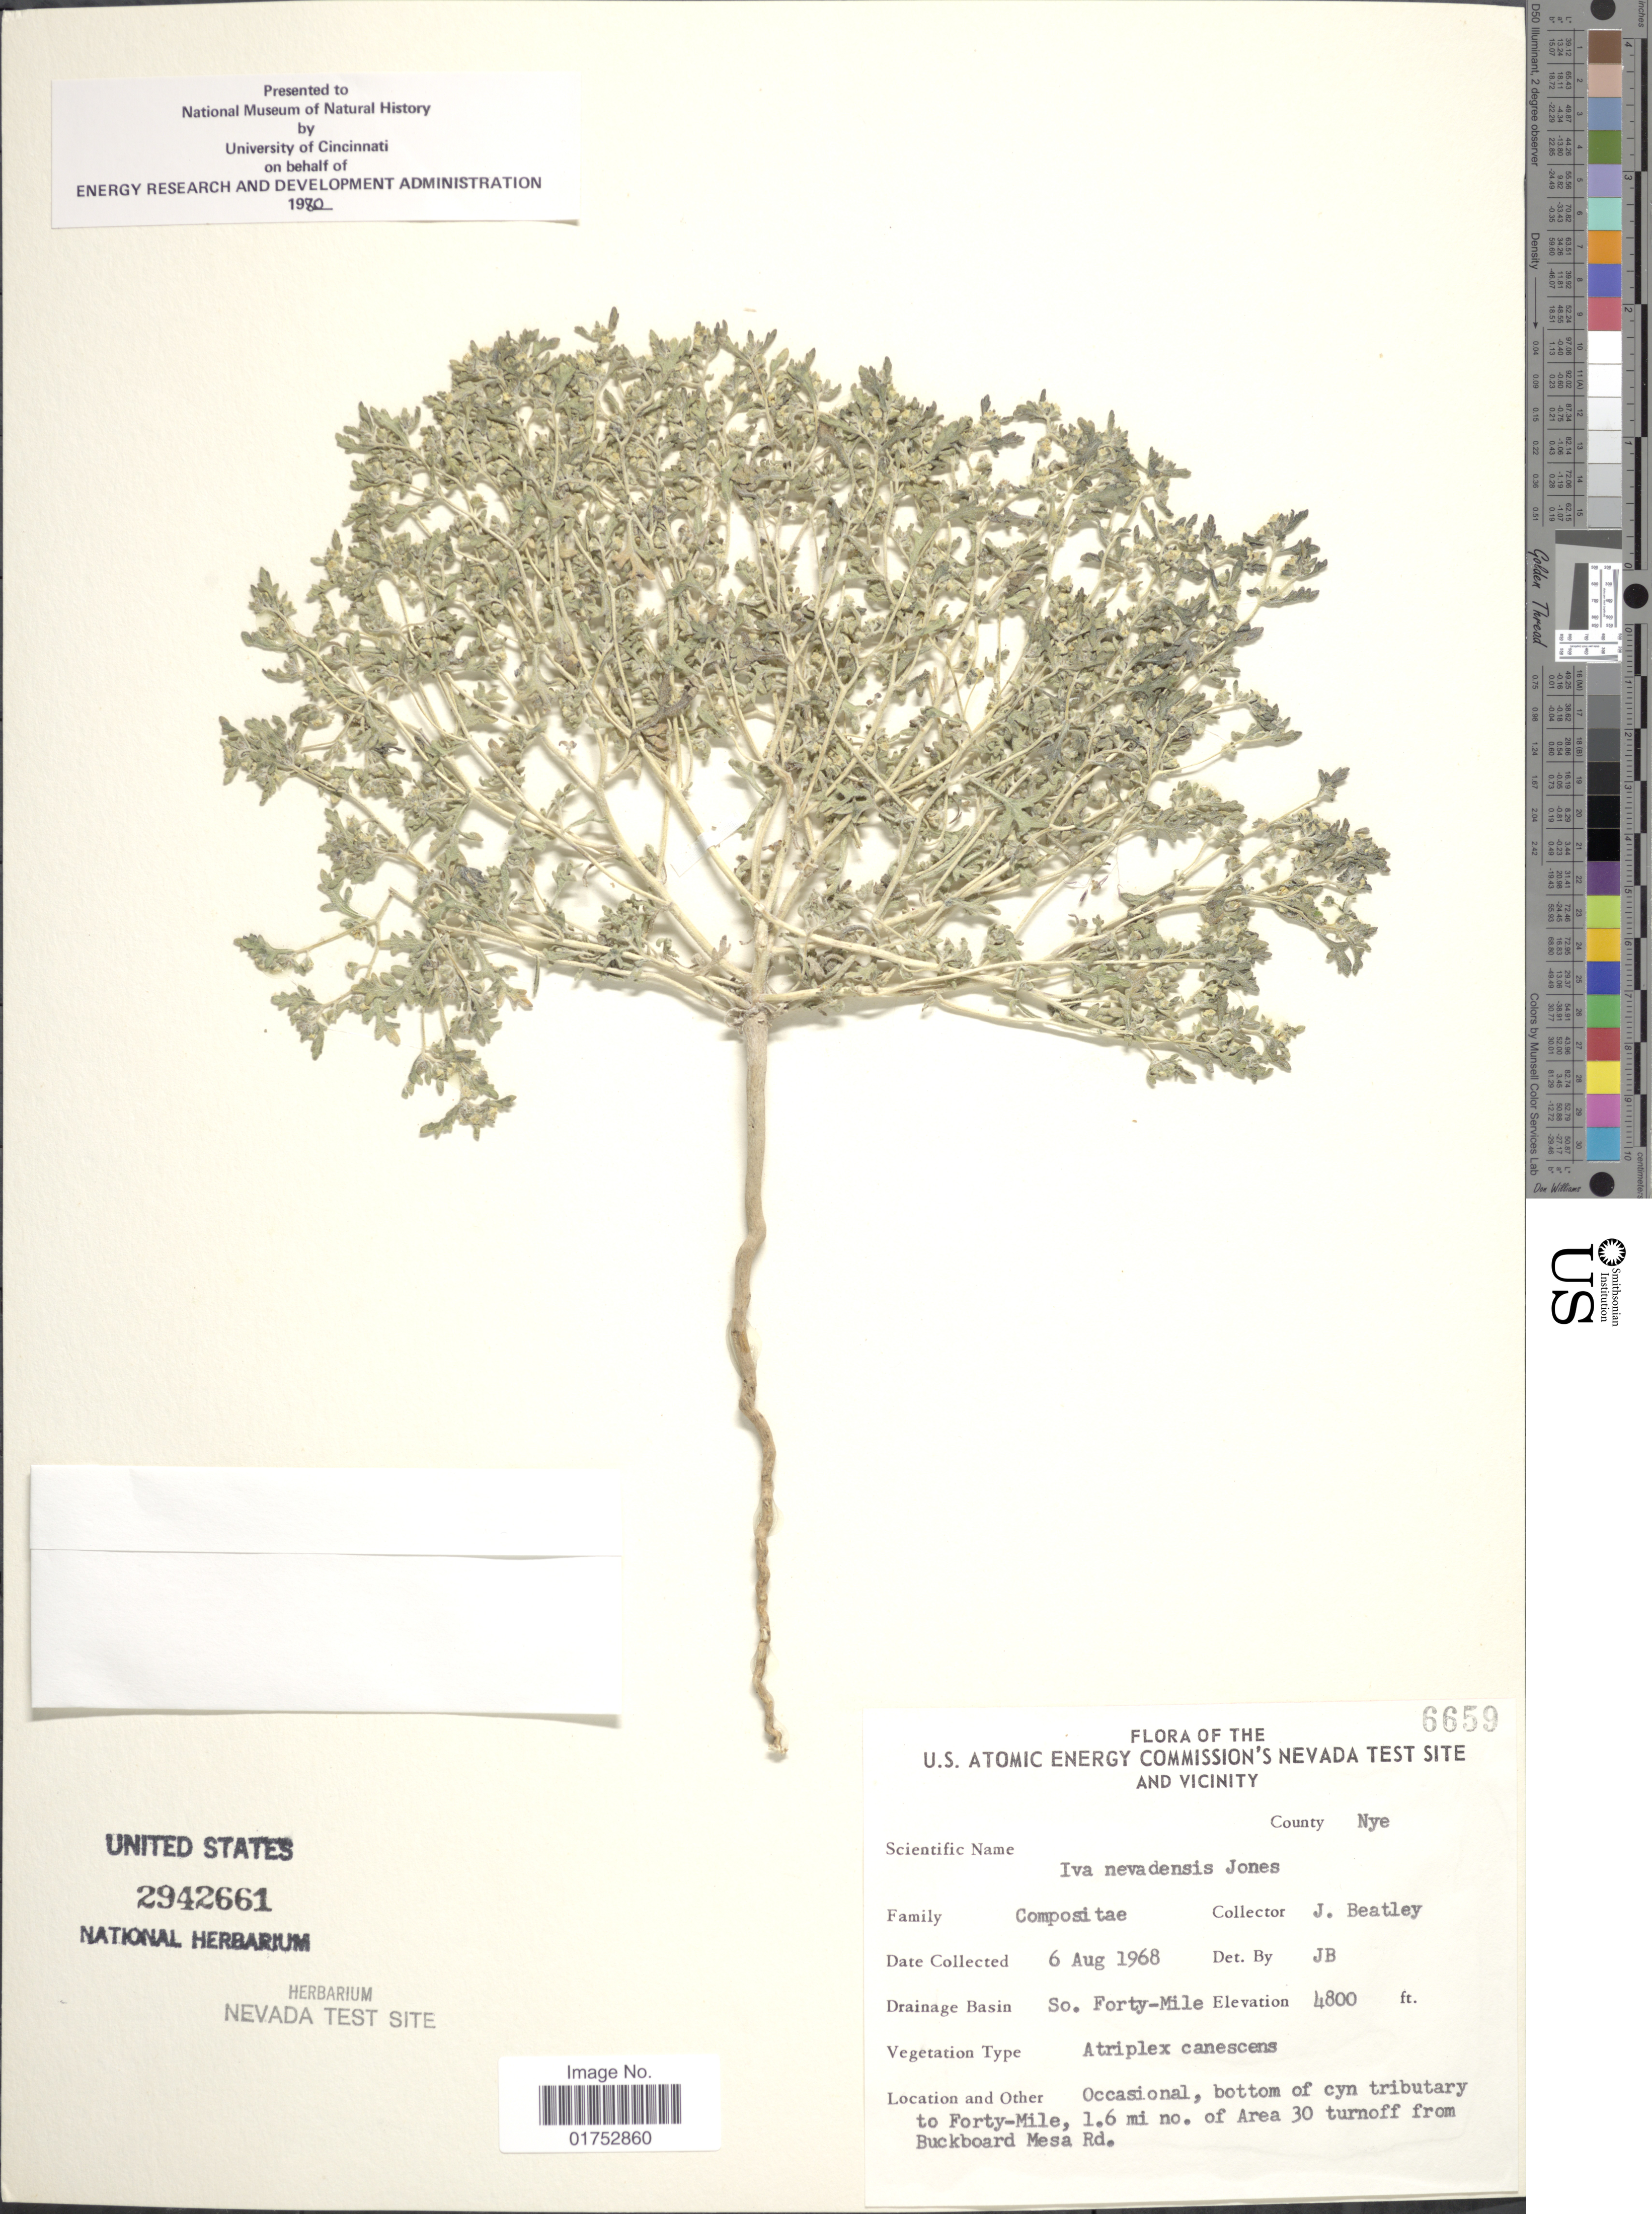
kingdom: Plantae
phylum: Tracheophyta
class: Magnoliopsida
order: Asterales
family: Asteraceae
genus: Iva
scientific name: Iva nevadensis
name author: M.E. Jones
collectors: J. C. Beatley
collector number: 6659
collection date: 1968-08-06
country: United States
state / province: Nevada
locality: U. S. Atomic Energy Commission's Nevada Test Site and Vicinity, County Nye, So. Forty-Mile, bottom of cyn tributary to Forty-Mile, 1.6 mi no. of Area 30 turnoff from Buckboard Mesa Rd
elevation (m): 1463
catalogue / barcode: US 2942661